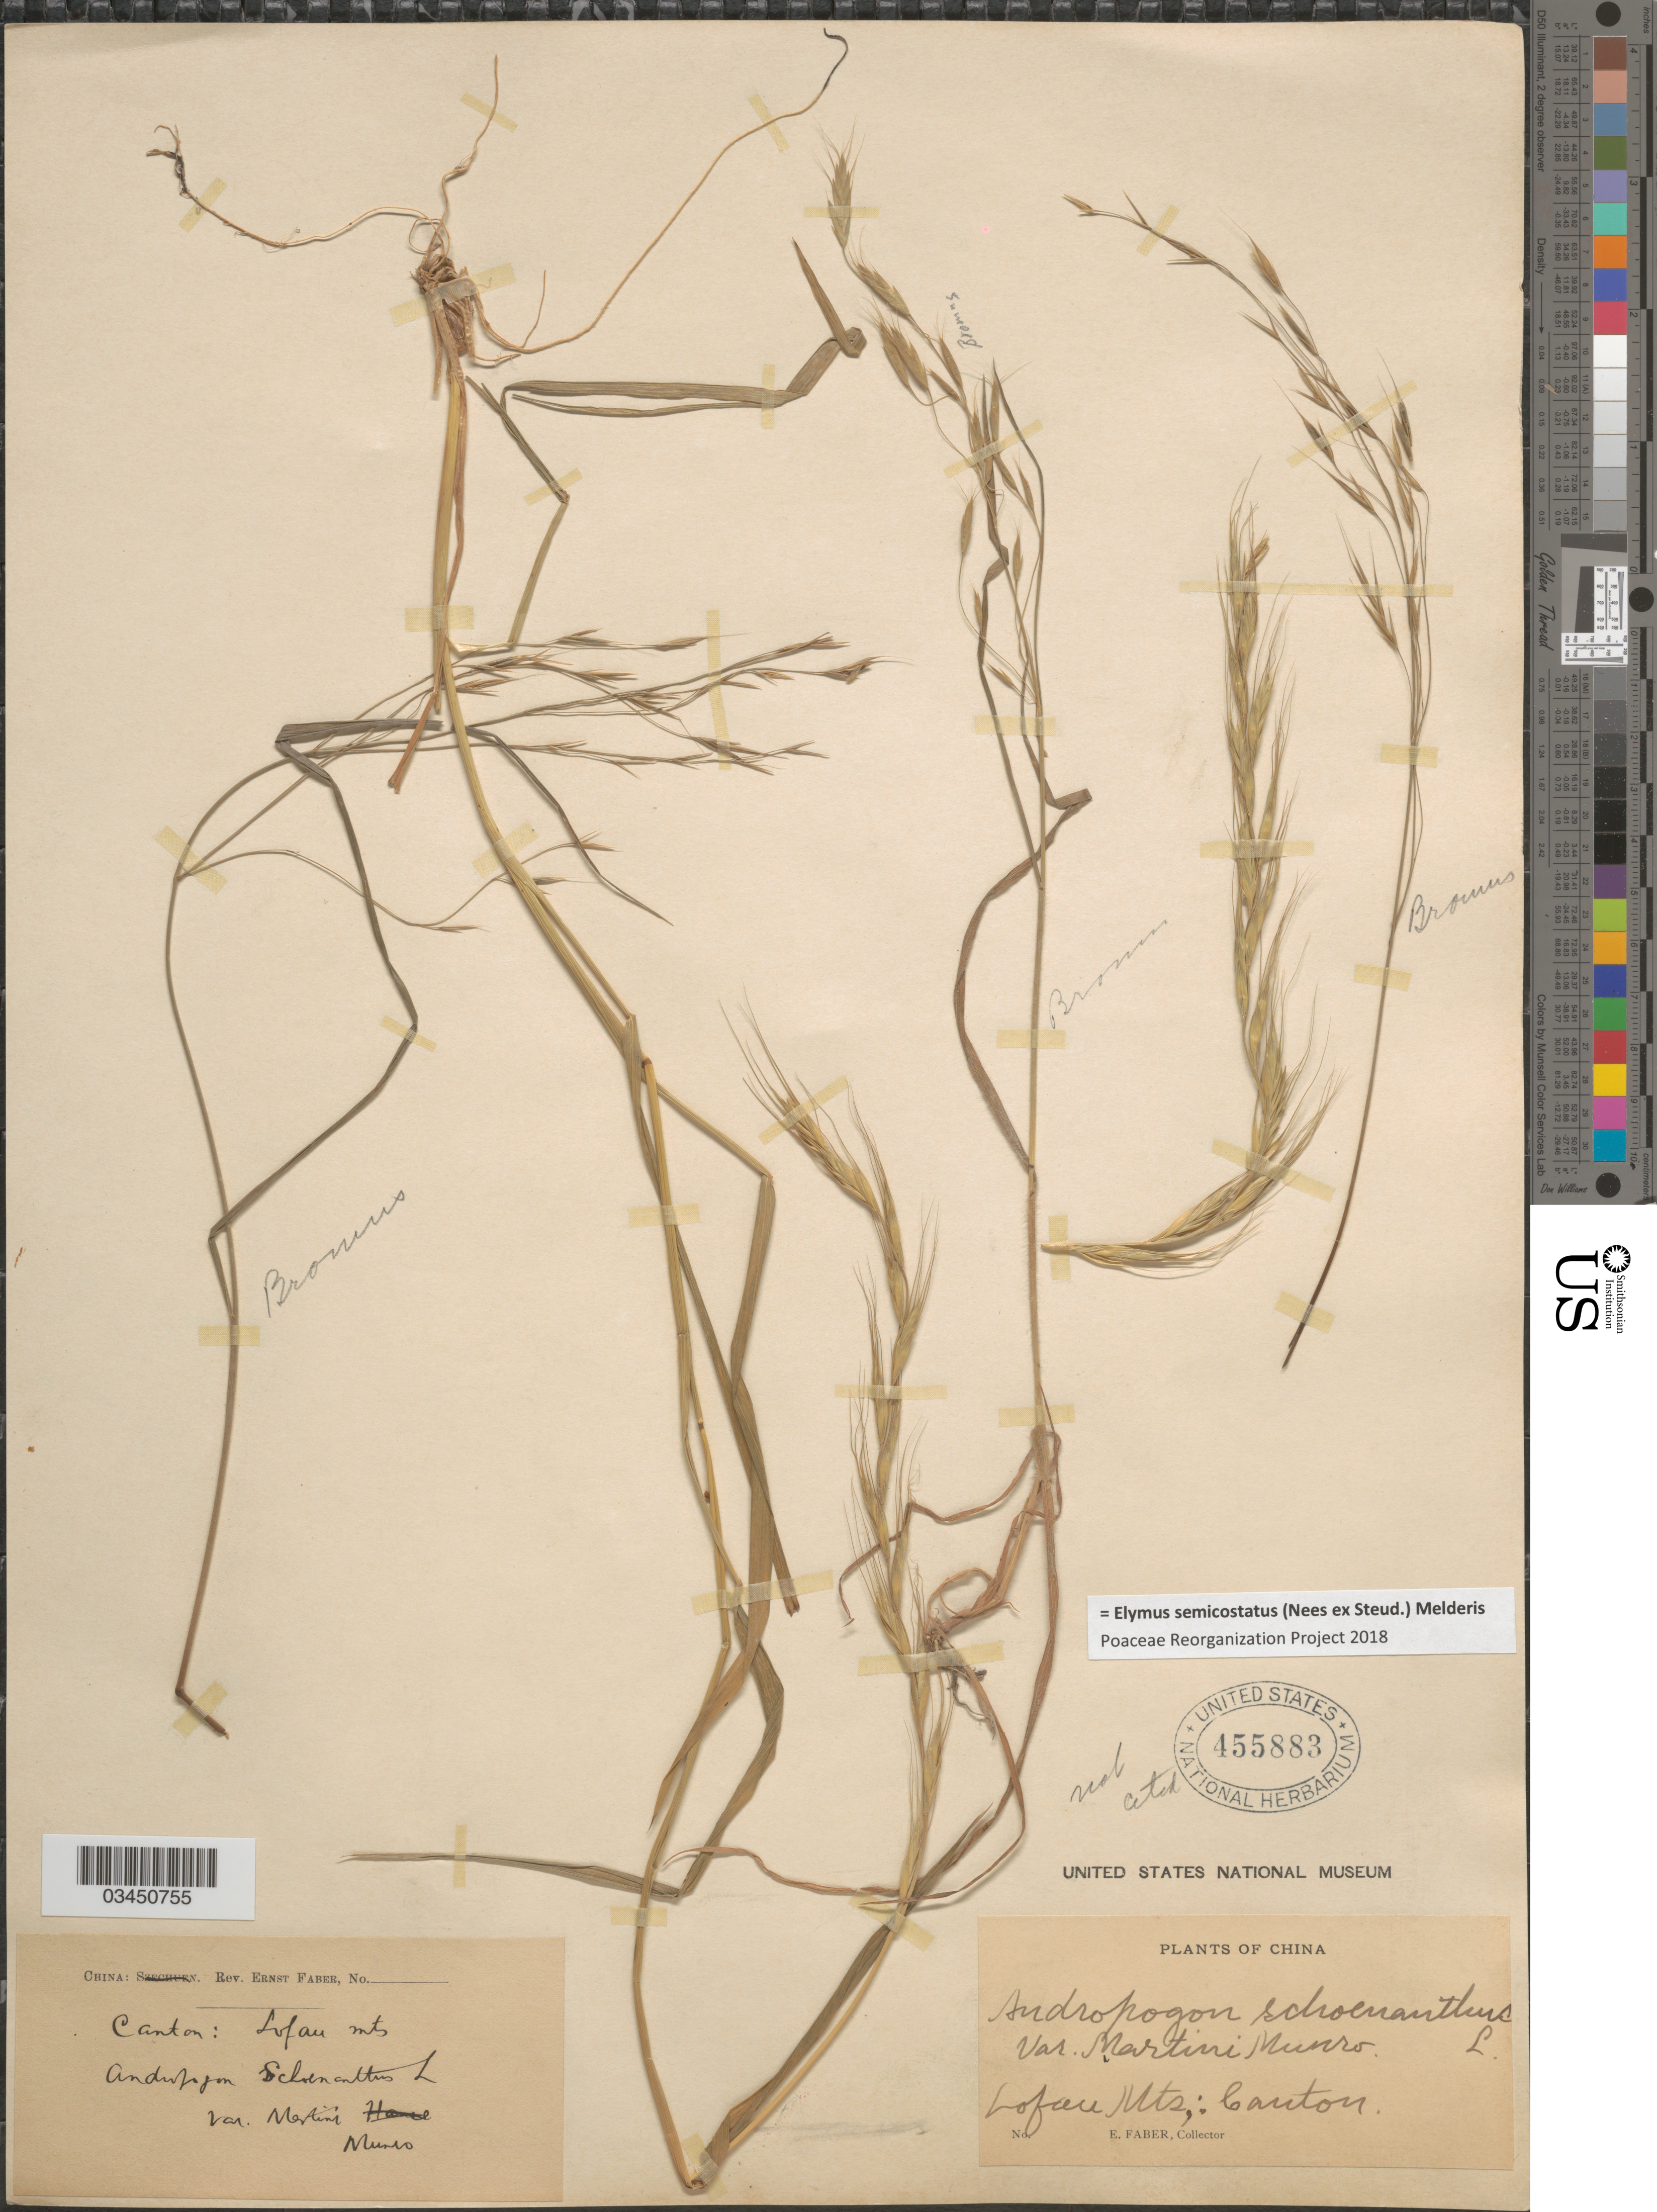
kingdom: Plantae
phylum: Tracheophyta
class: Liliopsida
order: Poales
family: Poaceae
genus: Elymus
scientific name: Elymus semicostatus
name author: (Nees ex Steud.) Melderis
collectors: E. Faber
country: China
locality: Lofau Mts.: Canton.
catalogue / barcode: US 455883